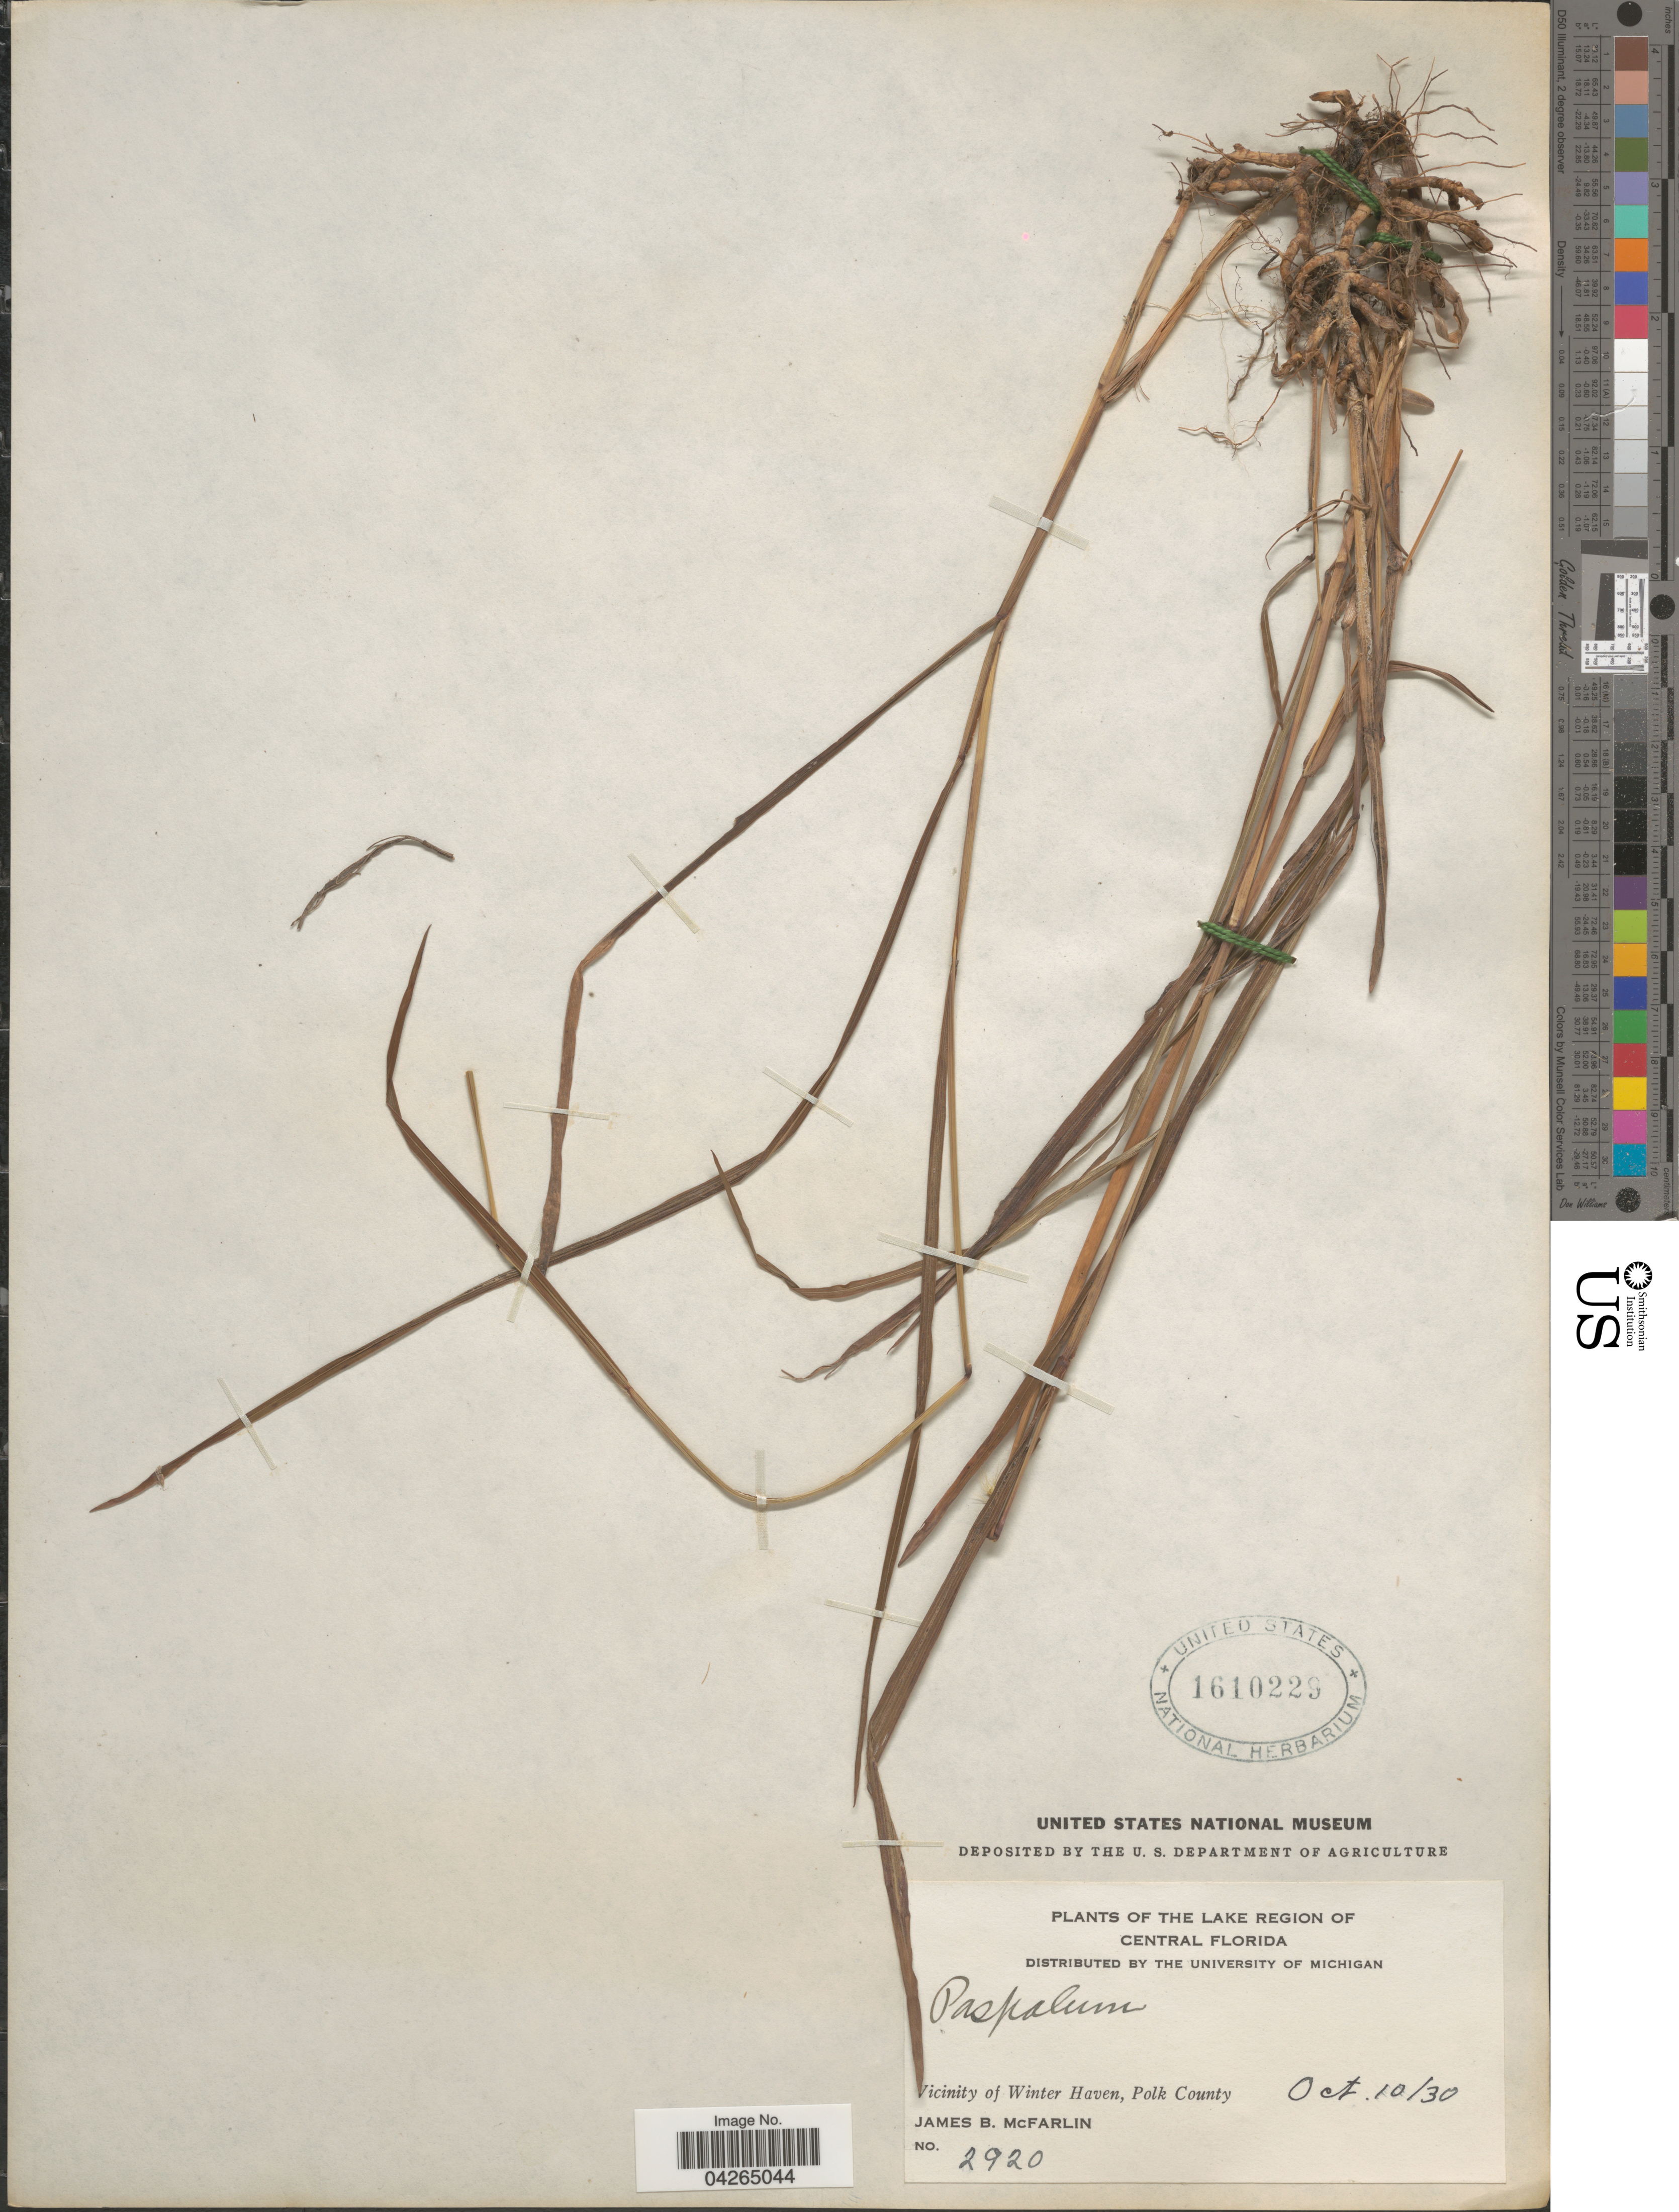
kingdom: Plantae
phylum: Tracheophyta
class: Liliopsida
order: Poales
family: Poaceae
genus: Paspalum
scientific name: Paspalum sp.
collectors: J. McFarlin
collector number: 2920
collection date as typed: Transcribed d/m/y: 10/10/30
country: United States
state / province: Florida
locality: The Lake Region of Central Florida. Vicinity of Winter Haven, Polk County.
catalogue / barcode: US 1610229